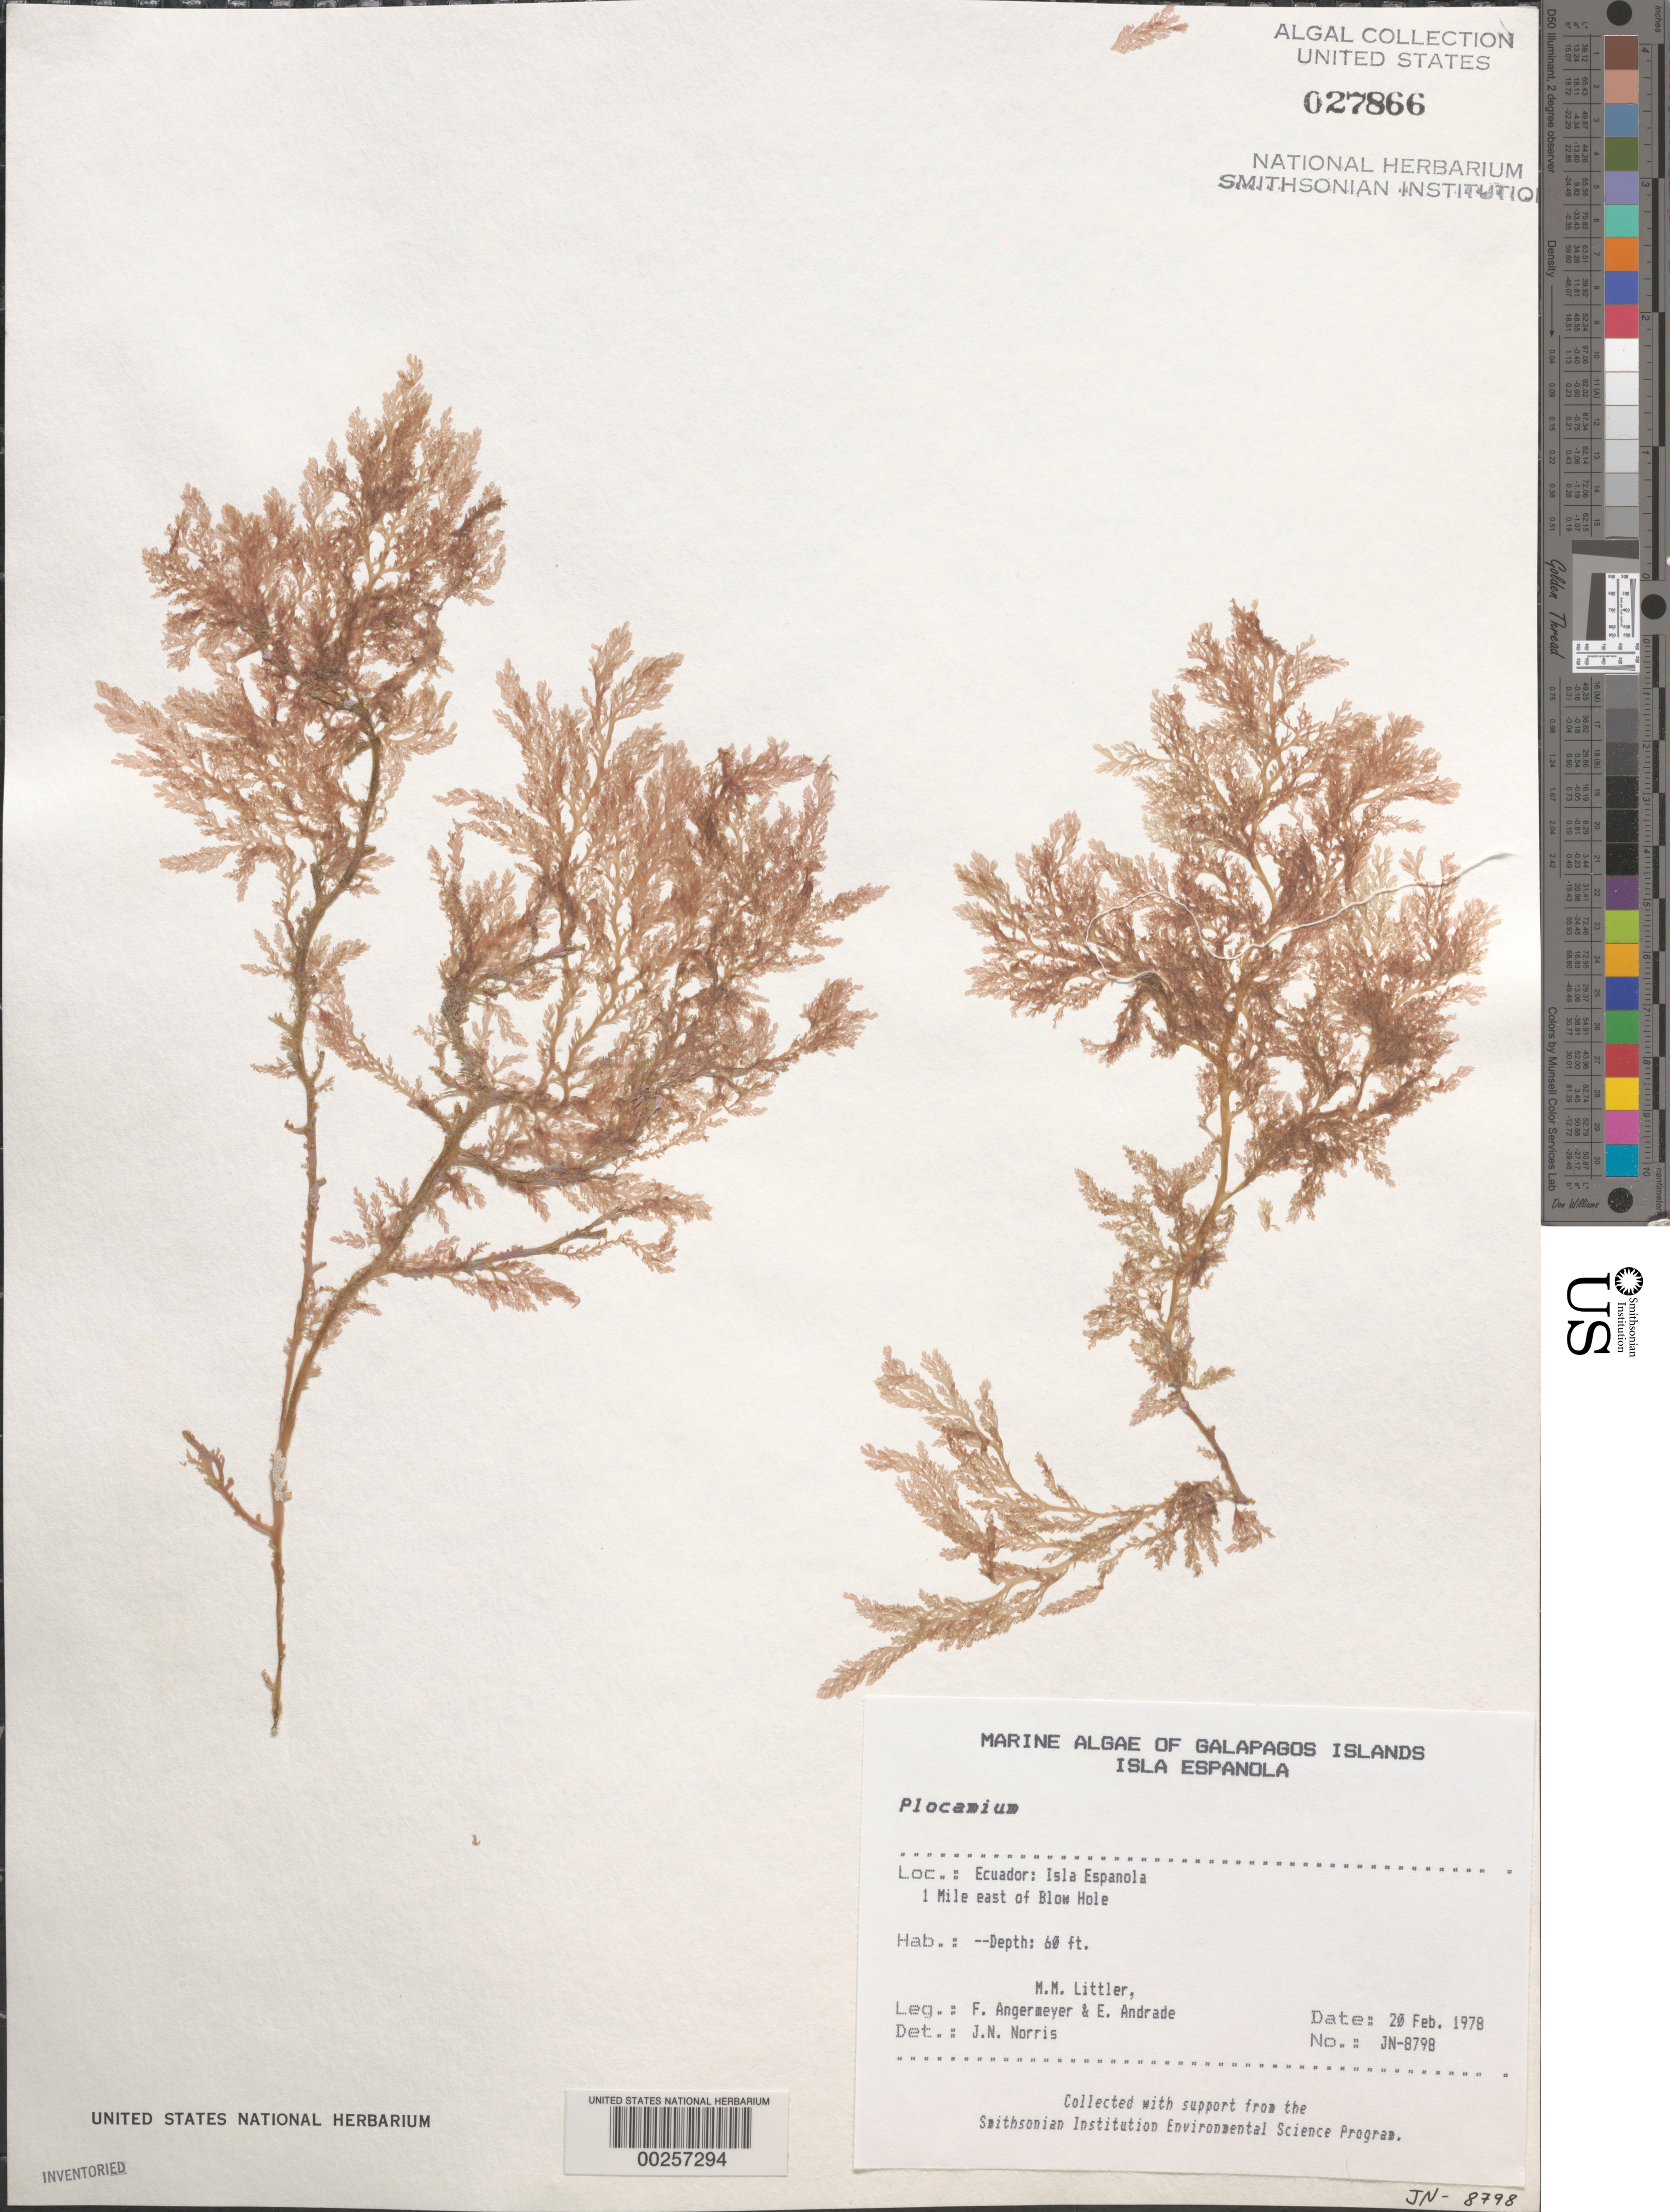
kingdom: Plantae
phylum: Rhodophyta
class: Florideophyceae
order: Plocamiales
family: Plocamiaceae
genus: Plocamium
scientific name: Plocamium sp.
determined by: Norris, James N.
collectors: M. M. Littler, F. Angermeyer & E. Andrade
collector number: Jn-8798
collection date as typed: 20 Feb 1978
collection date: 1978-02-20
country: Ecuador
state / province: Colón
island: Española [Hood]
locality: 1 mile E of Blow Hole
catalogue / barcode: US 27866